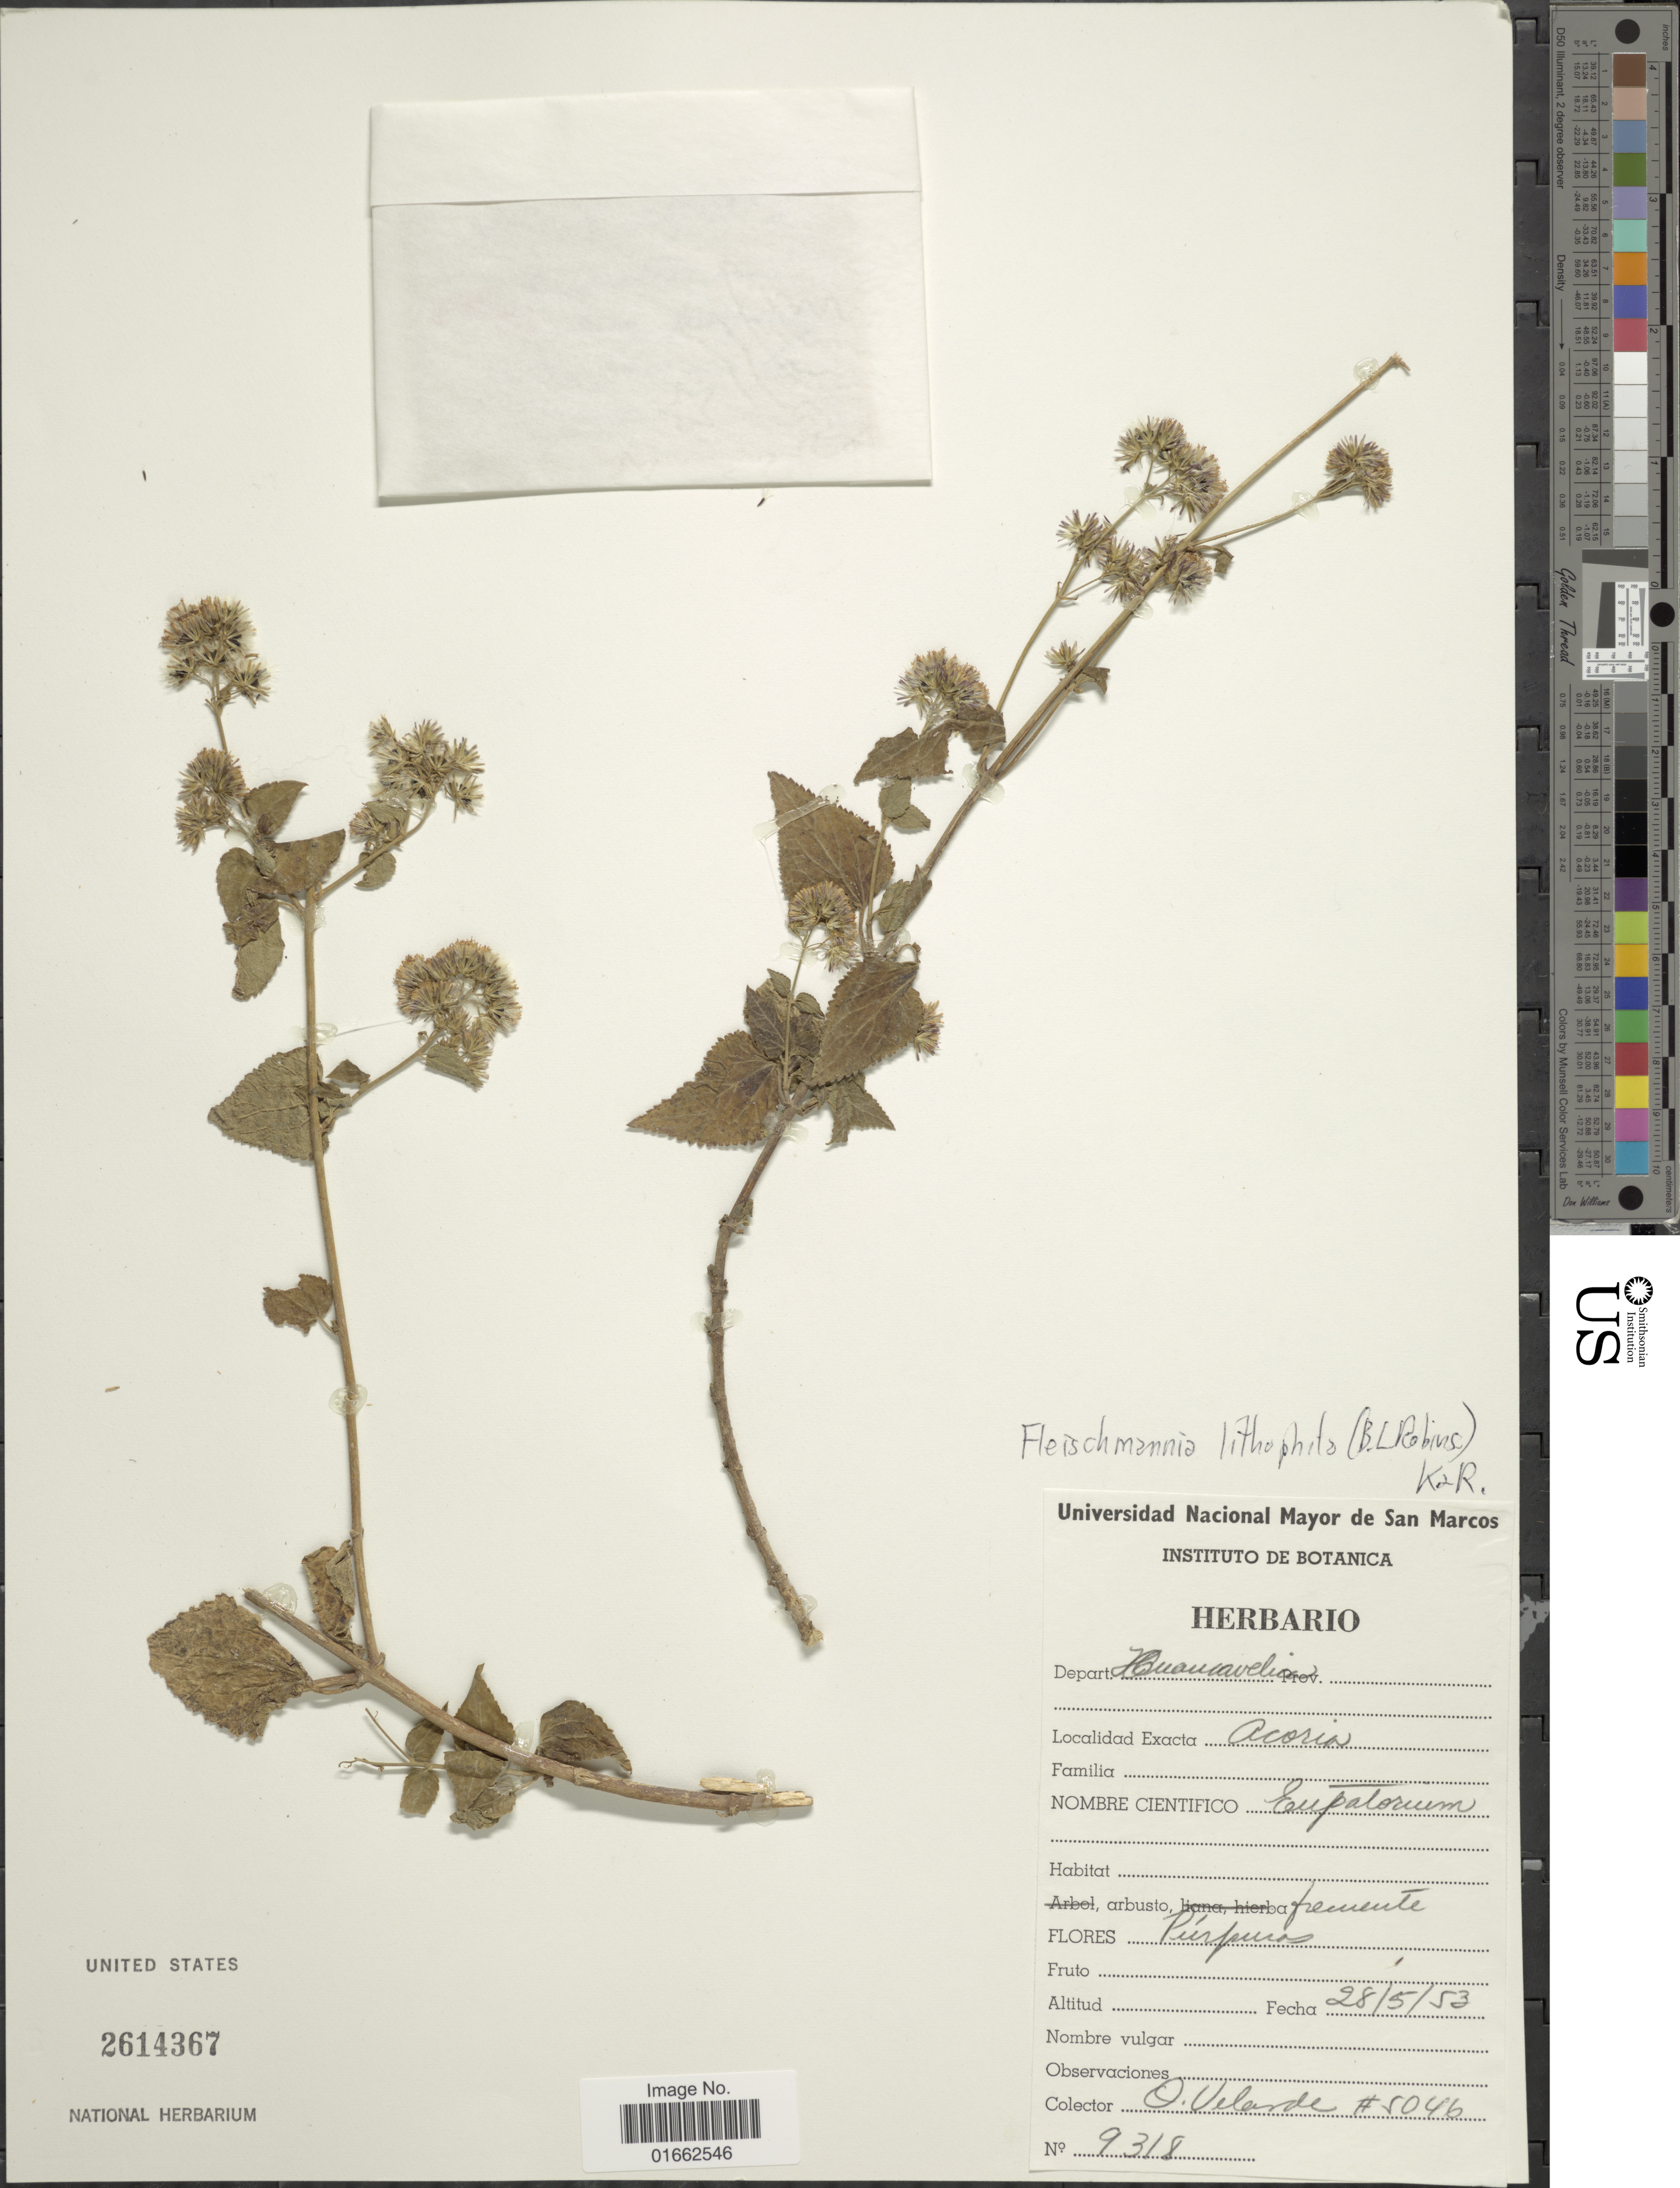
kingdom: Plantae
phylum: Tracheophyta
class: Magnoliopsida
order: Asterales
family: Asteraceae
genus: Fleischmannia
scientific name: Fleischmannia dodsonii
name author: H. Rob.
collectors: O. Velarde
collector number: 5046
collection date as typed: Transcribed d/m/y: 28/5/53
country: Peru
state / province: Huancavelica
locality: Acoria, Depart. Huancavelica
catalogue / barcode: US 2614367